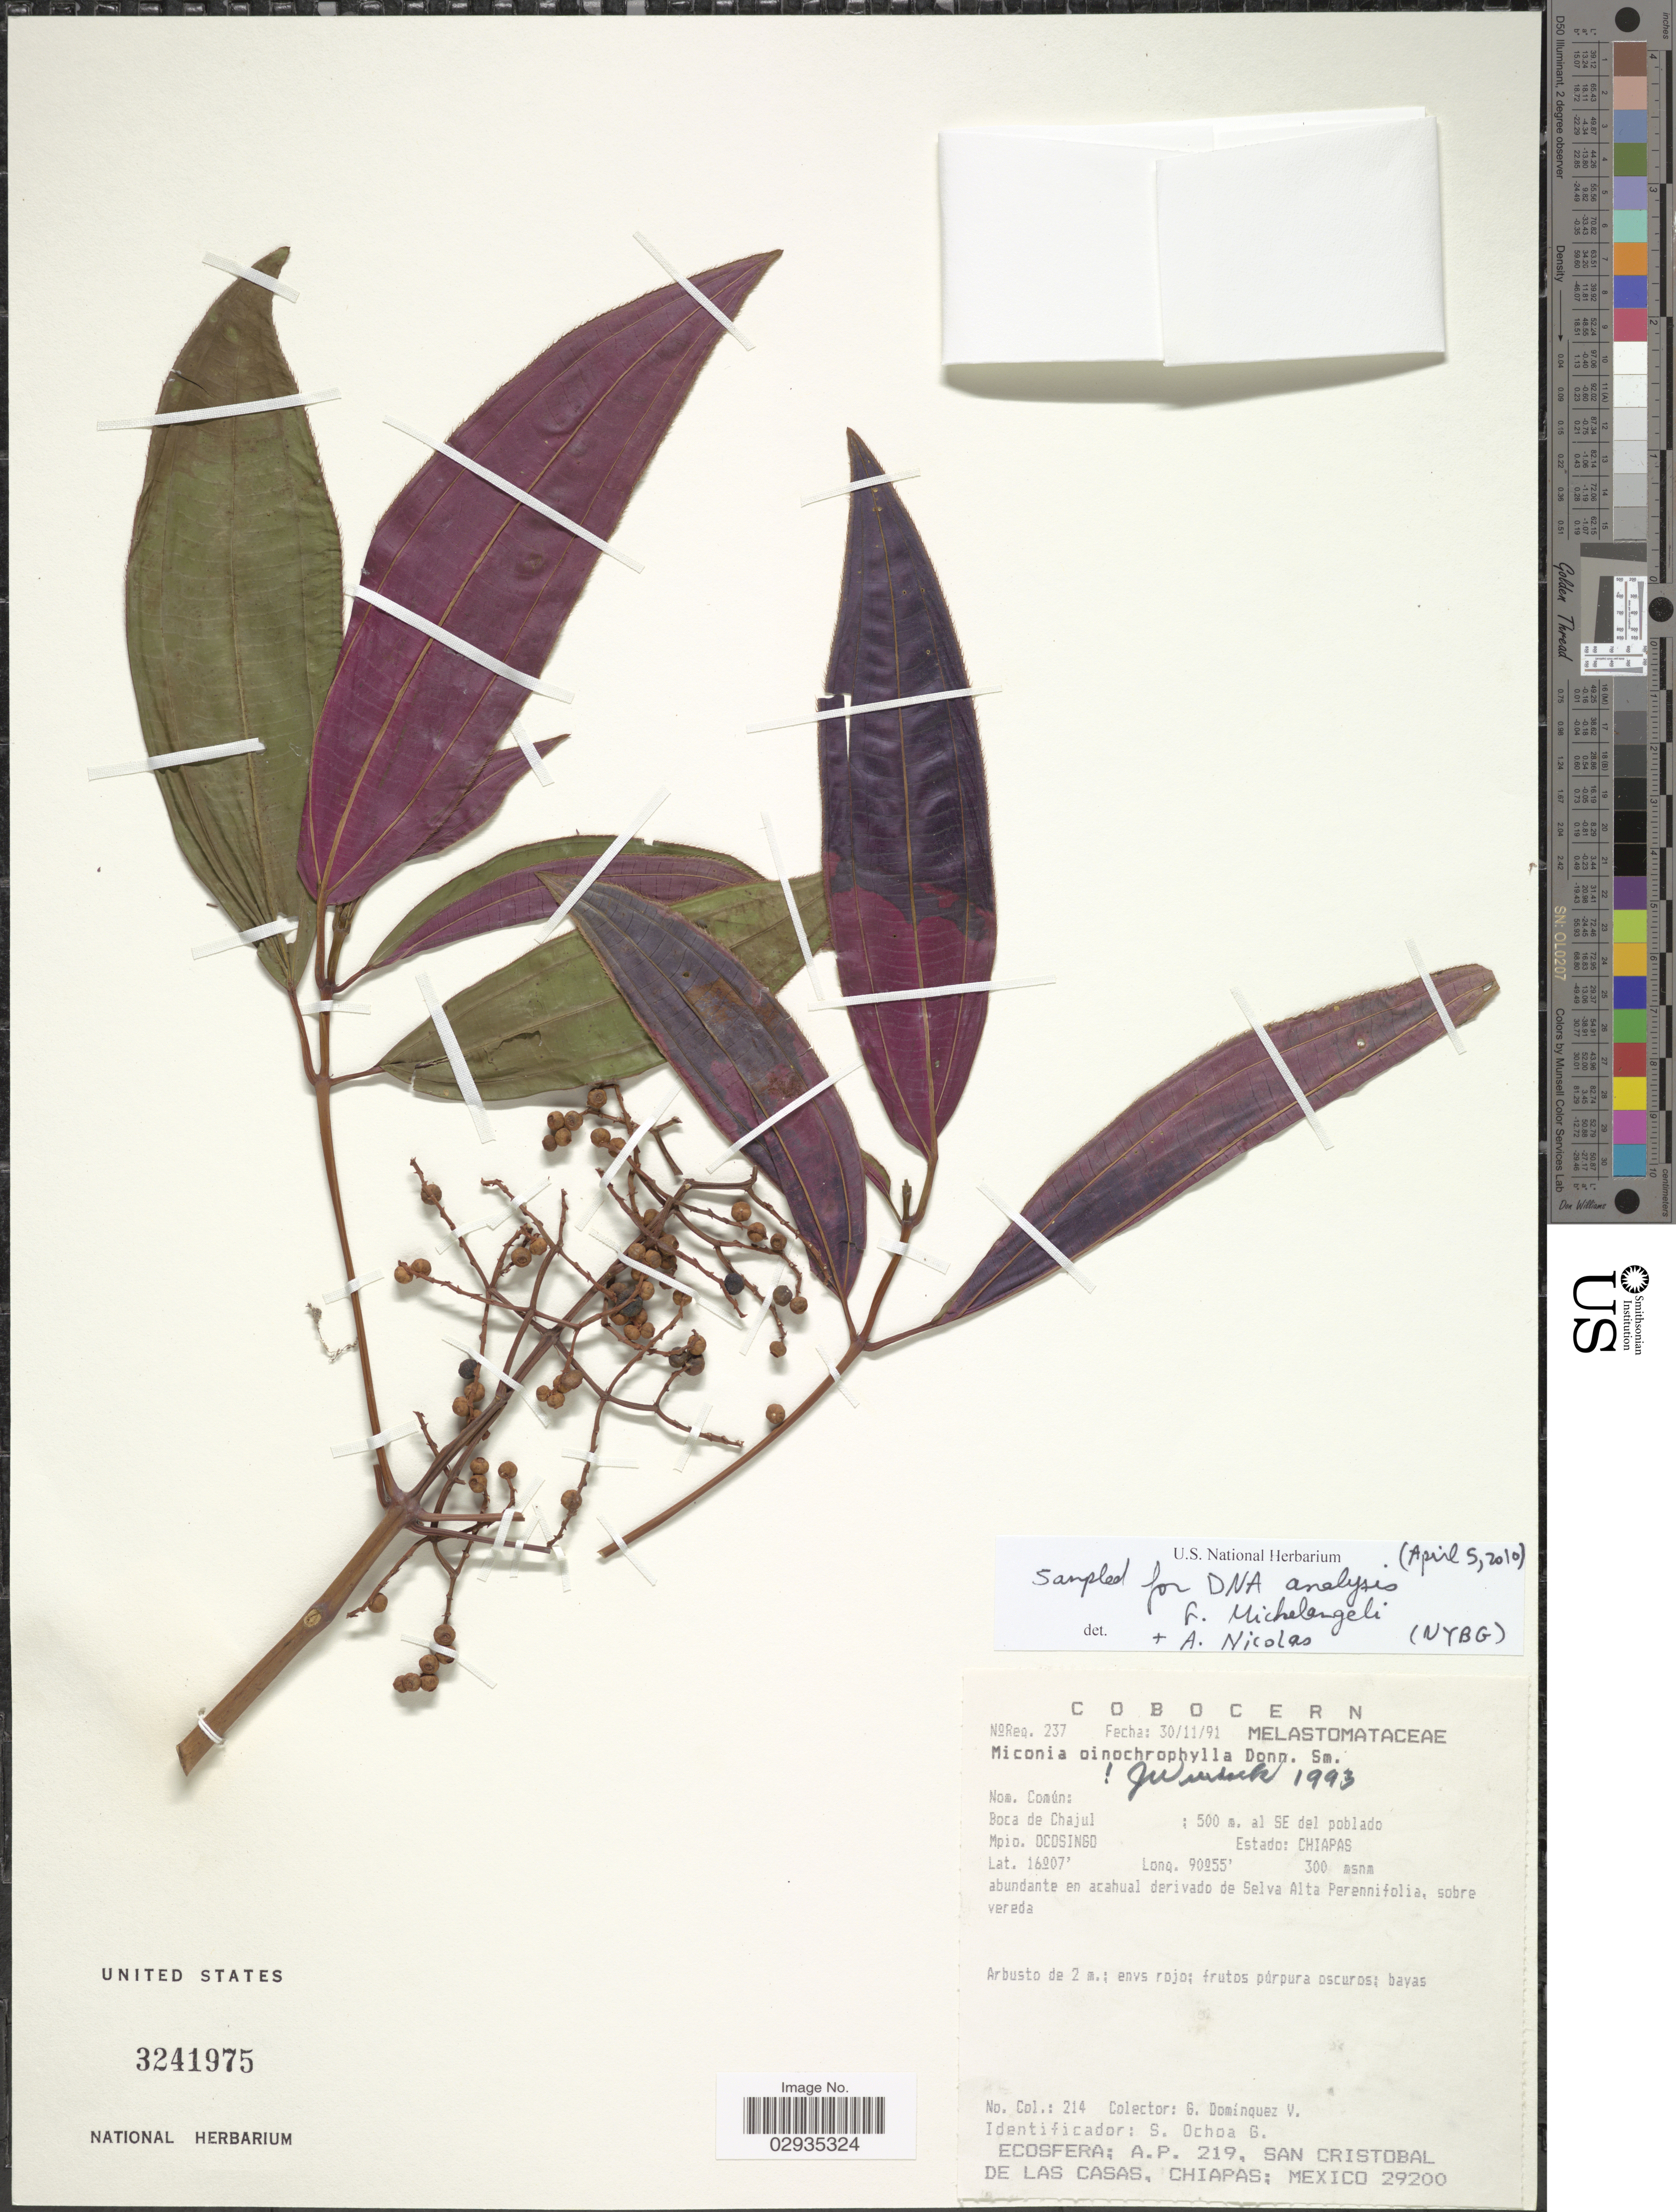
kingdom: Plantae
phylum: Tracheophyta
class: Magnoliopsida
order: Myrtales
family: Melastomataceae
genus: Miconia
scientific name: Miconia oinochrophylla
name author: Donn. Sm.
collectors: G. Dominquez V.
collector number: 214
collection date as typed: Transcribed d/m/y: 30/11/91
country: Mexico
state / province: Chiapas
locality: Boca de Chajul, 500 m. al SE del poblado, Mpio. Ocosingo.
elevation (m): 300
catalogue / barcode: US 3241975